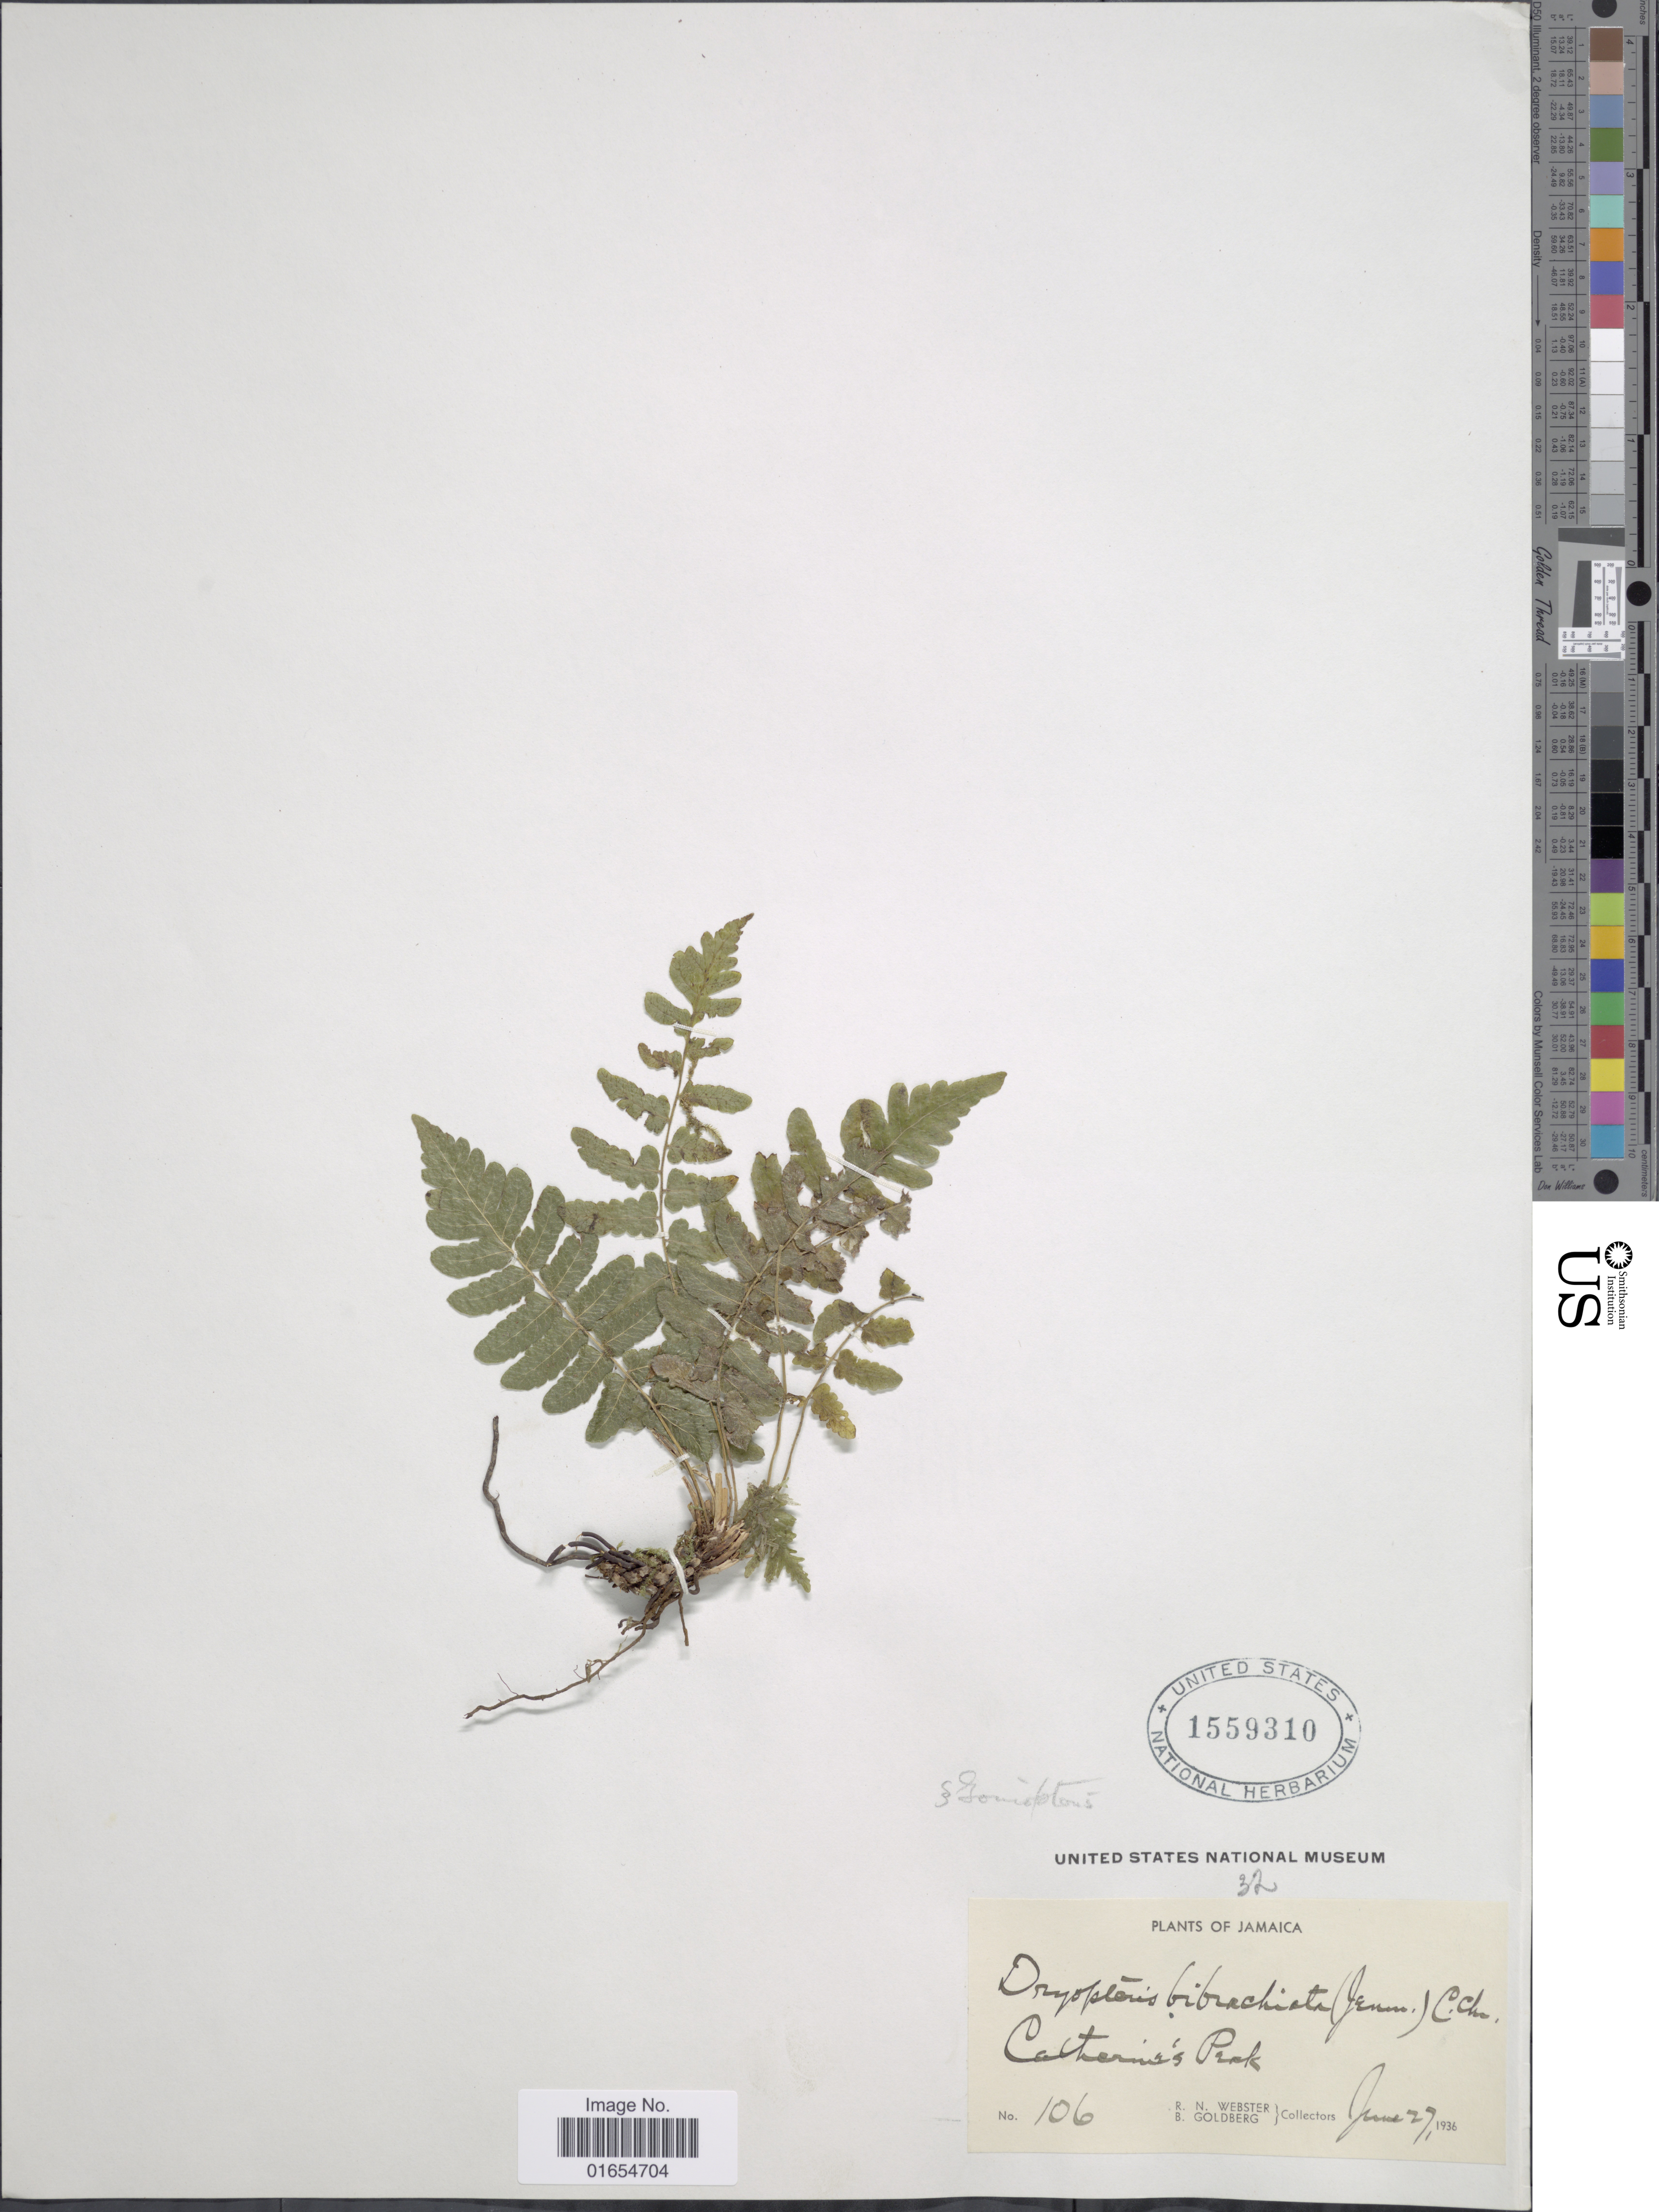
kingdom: Plantae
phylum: Tracheophyta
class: Polypodiopsida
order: Polypodiales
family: Thelypteridaceae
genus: Goniopteris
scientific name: Goniopteris pellita (Willd.) comb. nov., ined 2015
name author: (Willd.)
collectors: R. N. Webster & B. Goldberg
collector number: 106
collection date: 1936-06-27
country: Jamaica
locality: Catherine's Peak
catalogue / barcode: US 1559310